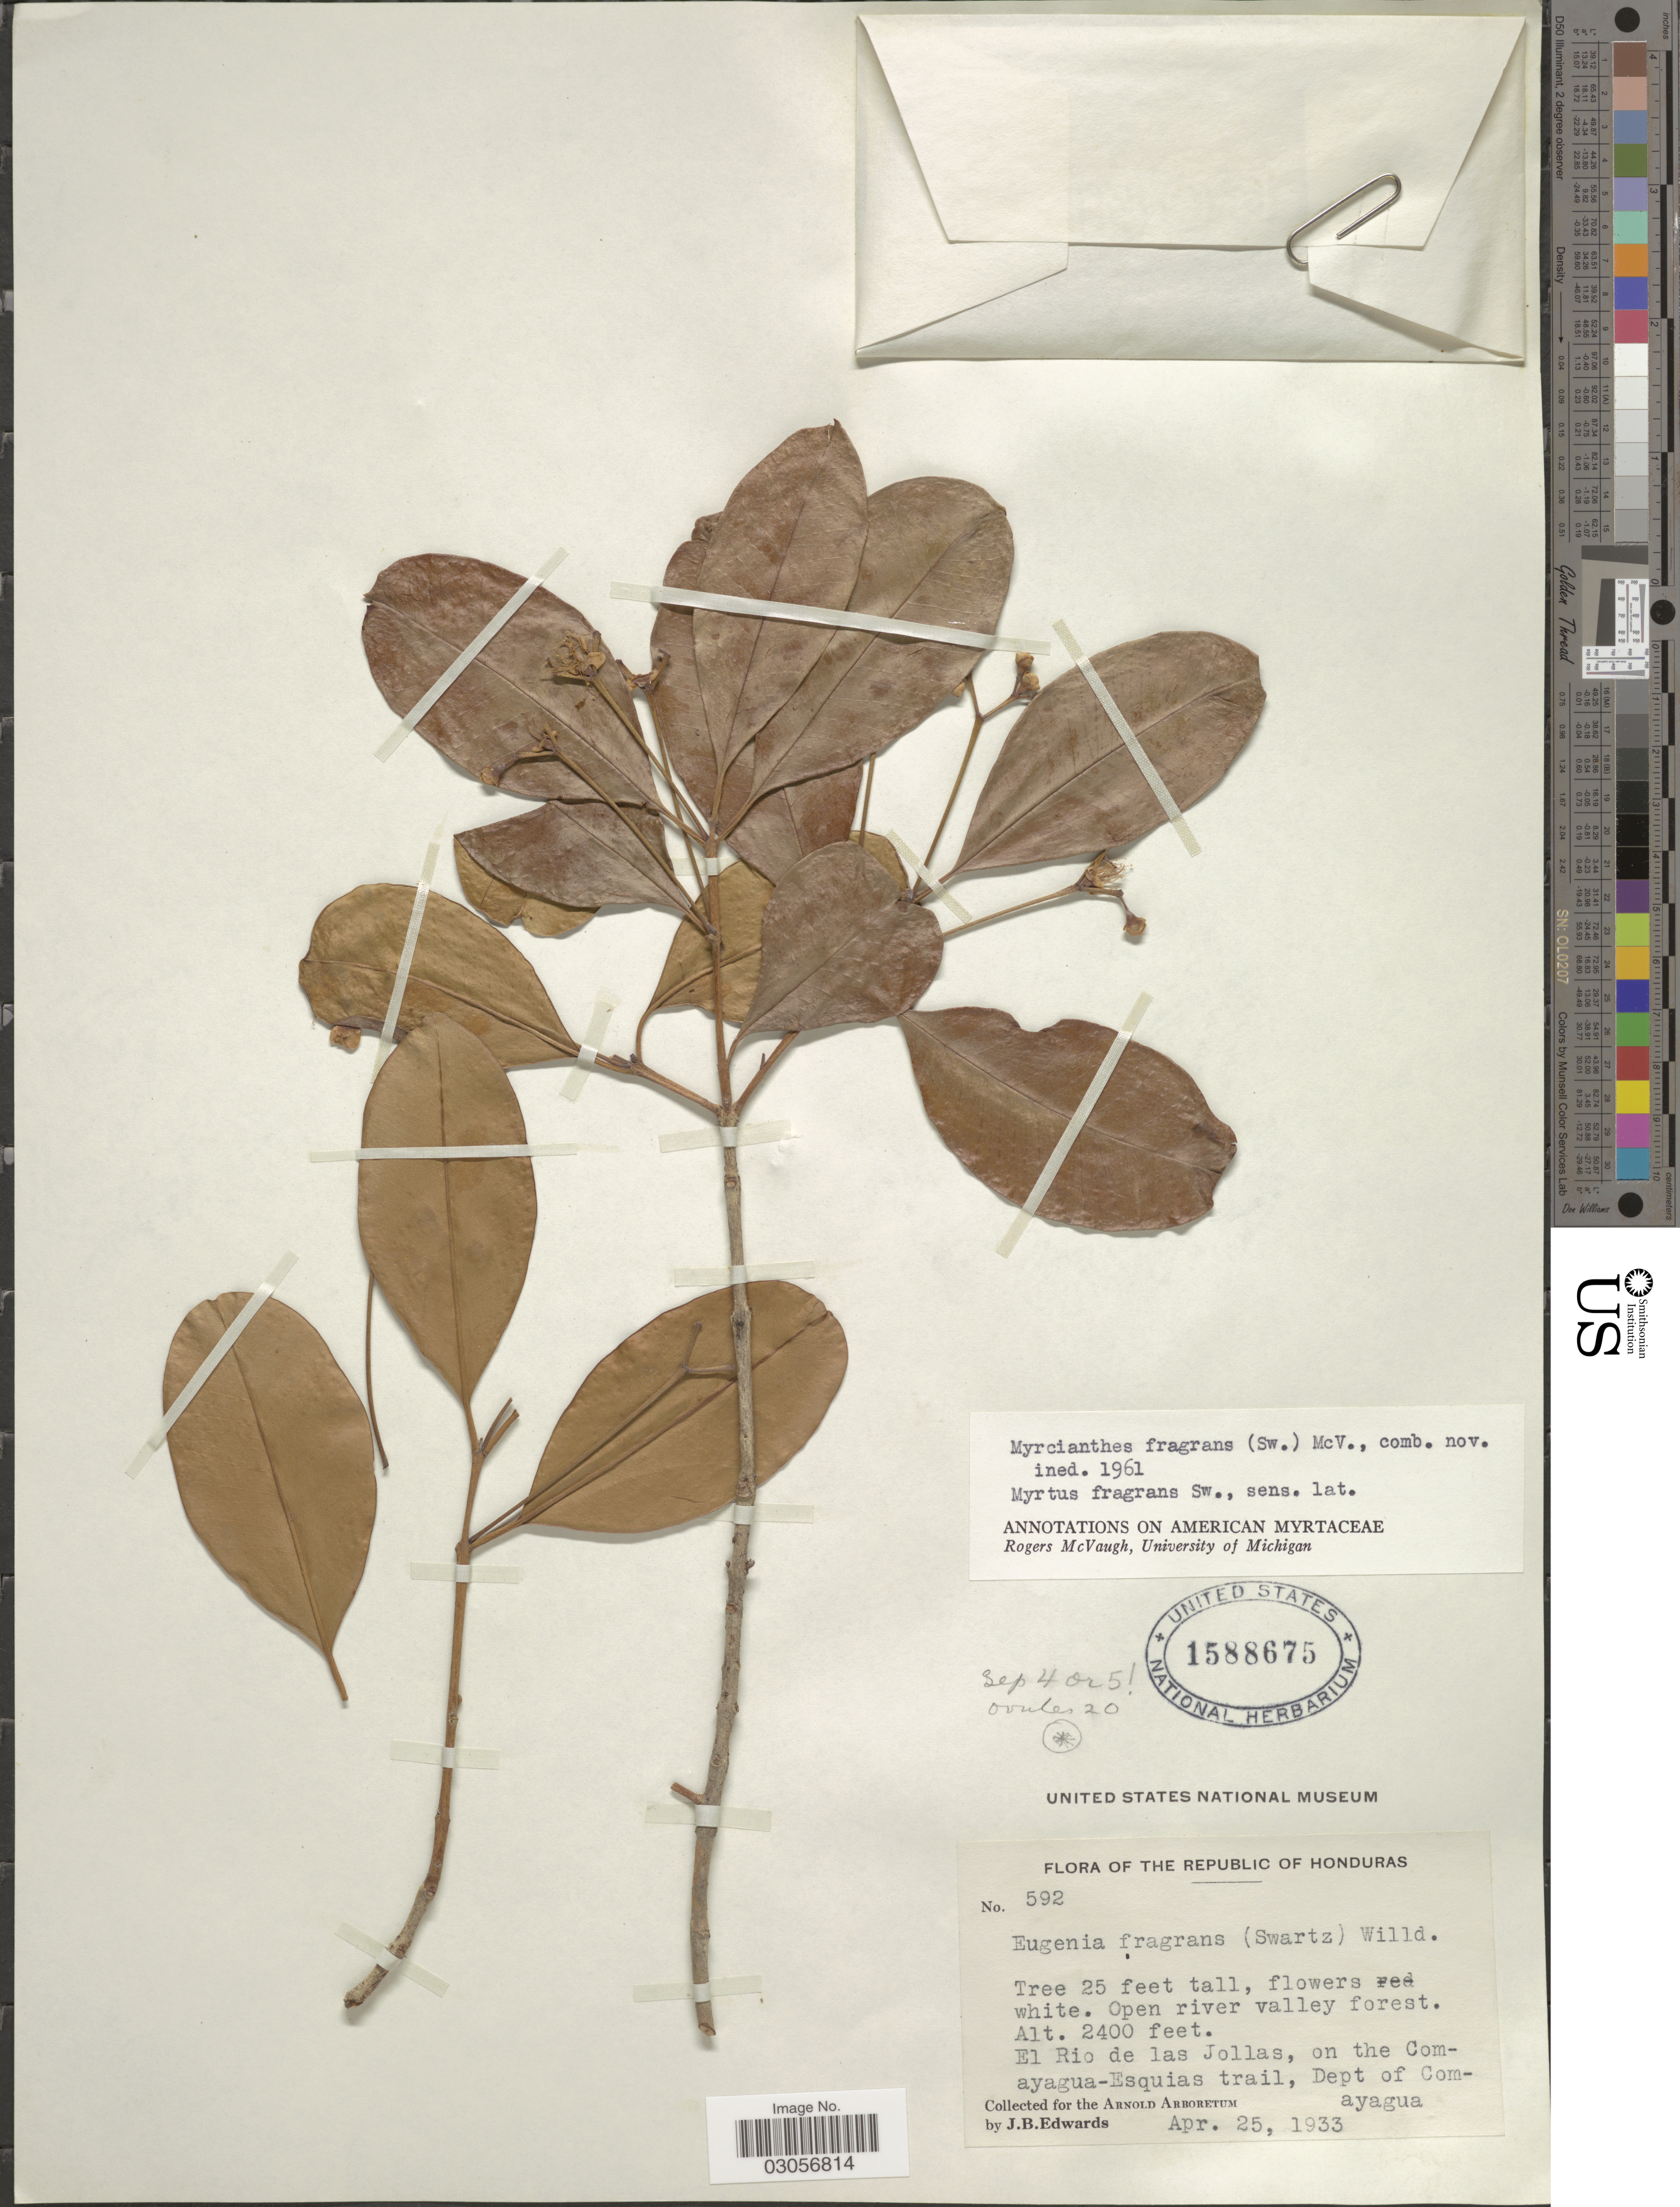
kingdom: Plantae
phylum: Tracheophyta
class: Magnoliopsida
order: Myrtales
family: Myrtaceae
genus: Myrcianthes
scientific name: Myrcianthes fragrans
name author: (Sw.) McVaugh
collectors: J. B. Edwards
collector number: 592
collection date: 1933-04-25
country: Honduras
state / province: Comayagua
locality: El Rio de las Jollas, on the Comayagua-Esquias trail, Dept of Comayagua.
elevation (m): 732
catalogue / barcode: US 1588675